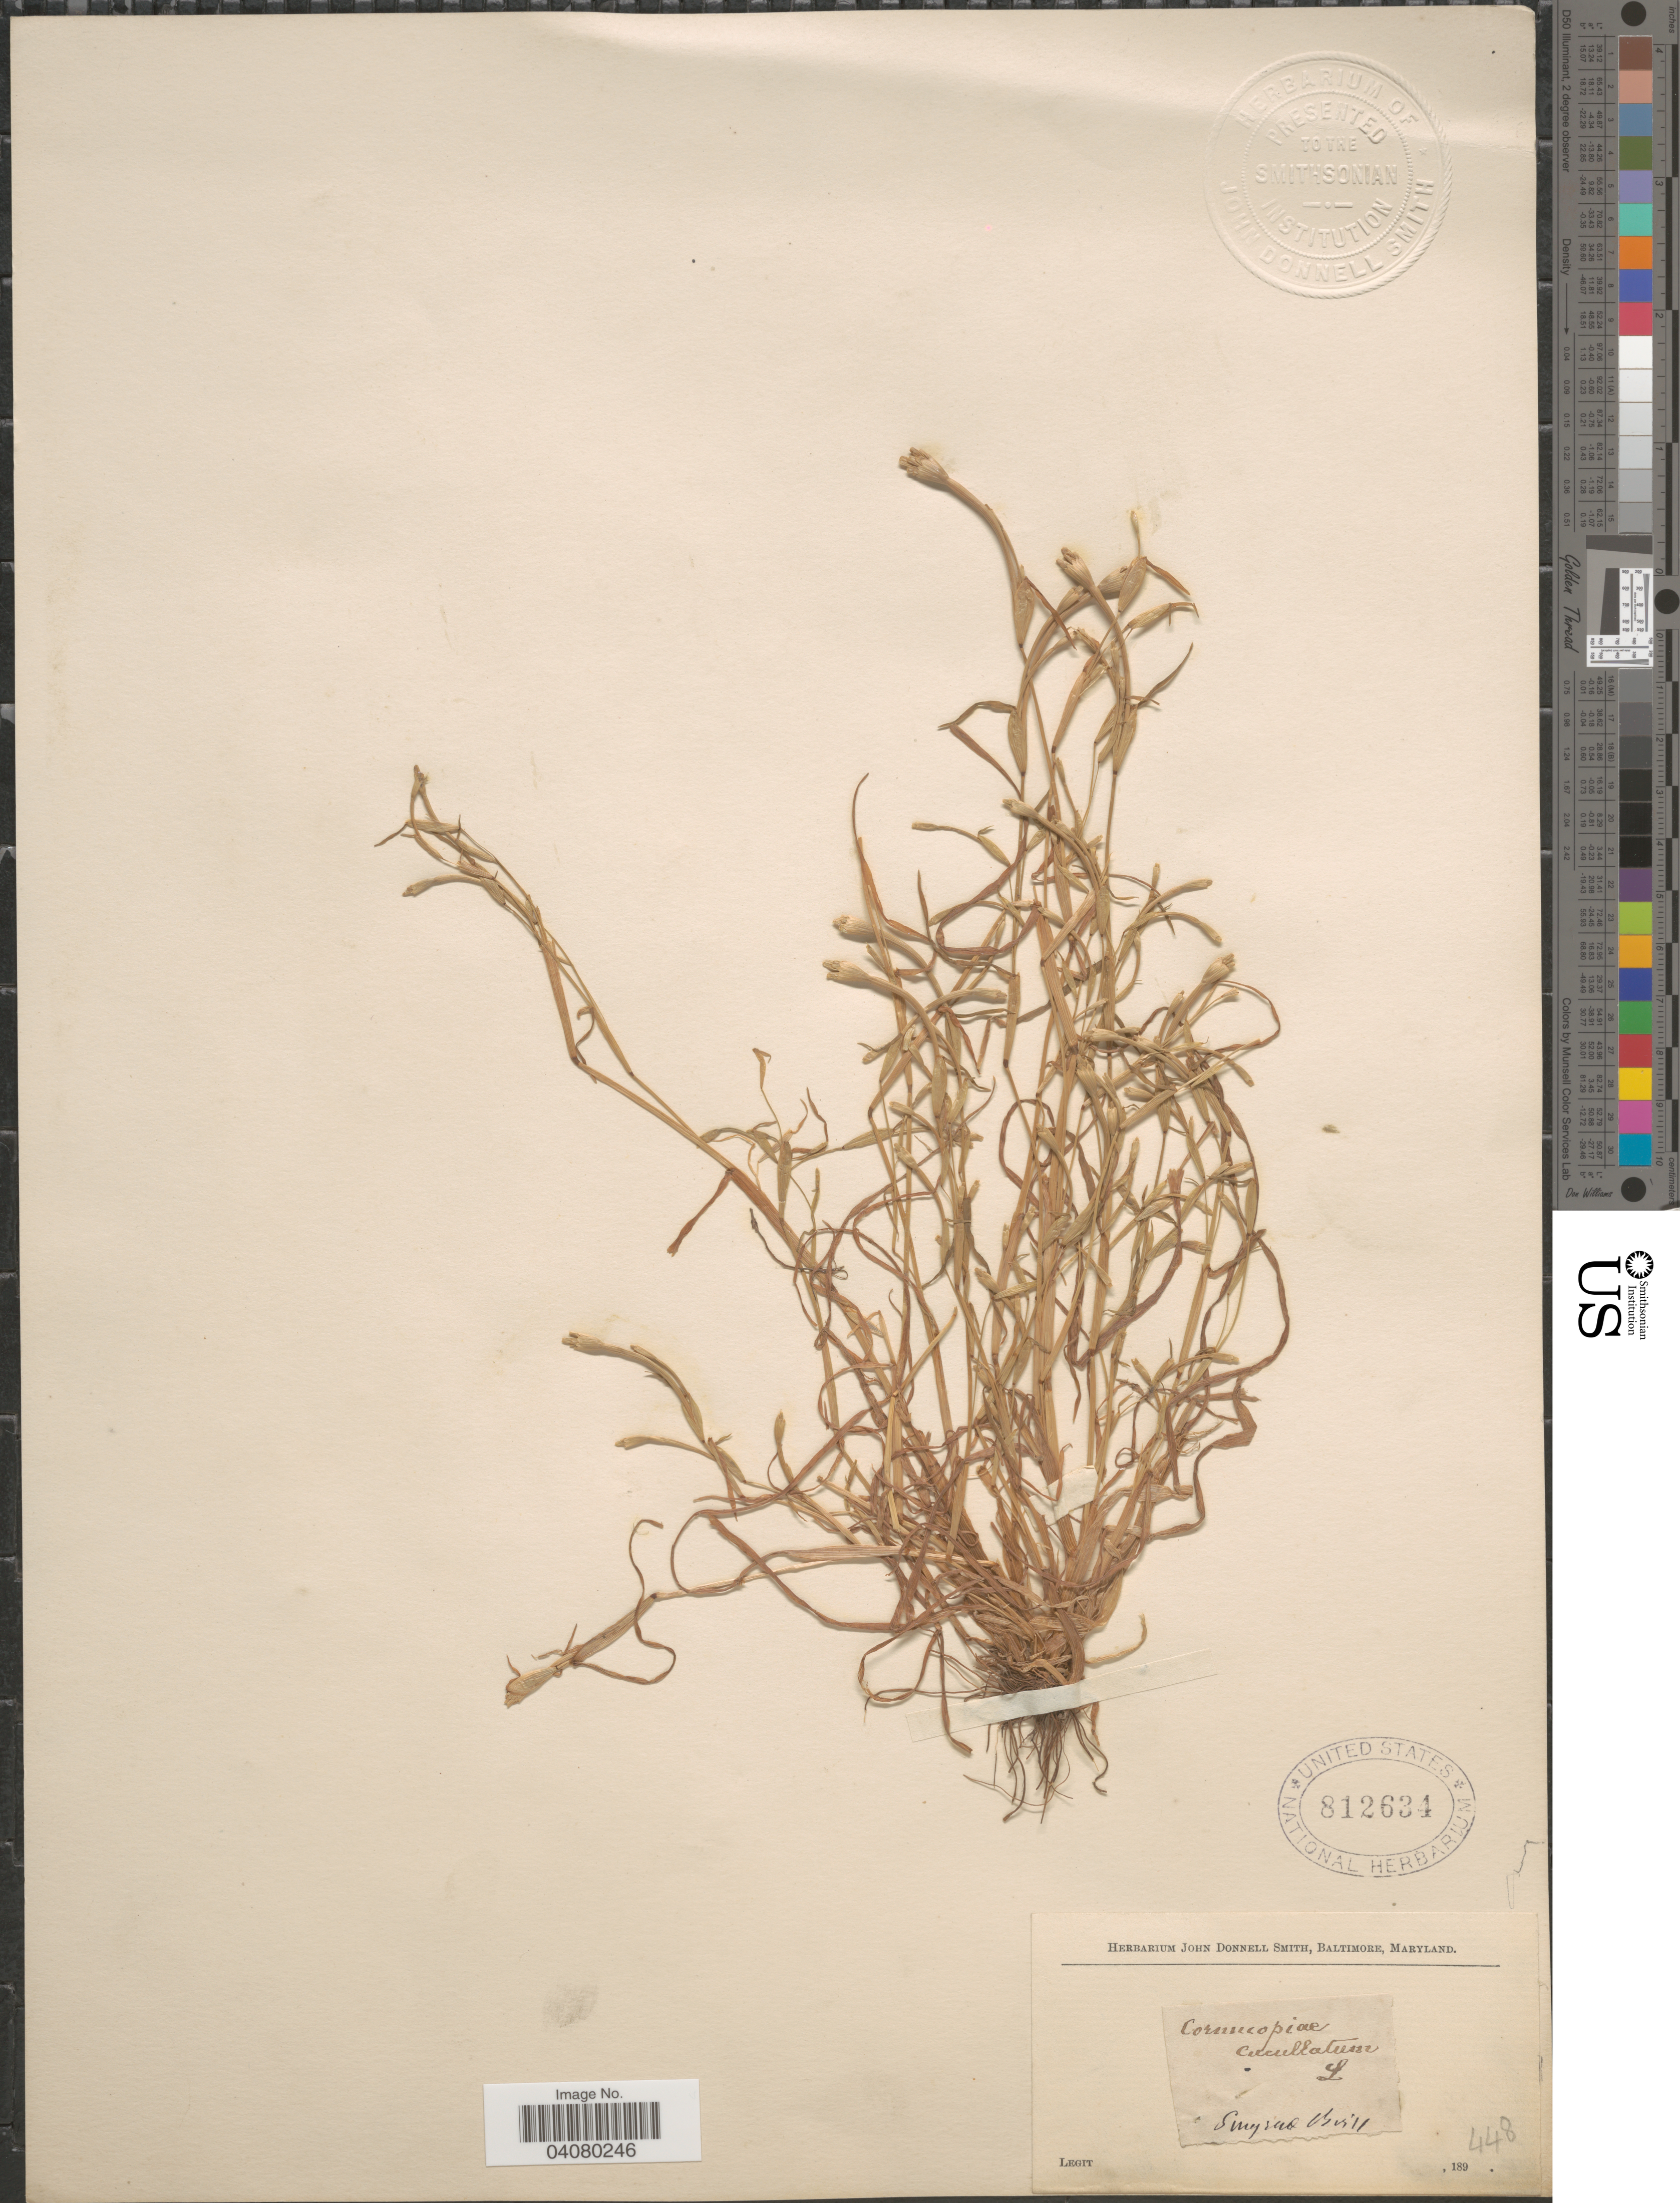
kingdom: Plantae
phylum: Tracheophyta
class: Liliopsida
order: Poales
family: Poaceae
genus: Cornucopiae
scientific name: Cornucopiae cucullatum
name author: L.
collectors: ex Herb. John Donnell Smith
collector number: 448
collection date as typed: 189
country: Turkey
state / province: Izmir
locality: Smyrna Buill.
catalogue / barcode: US 812634